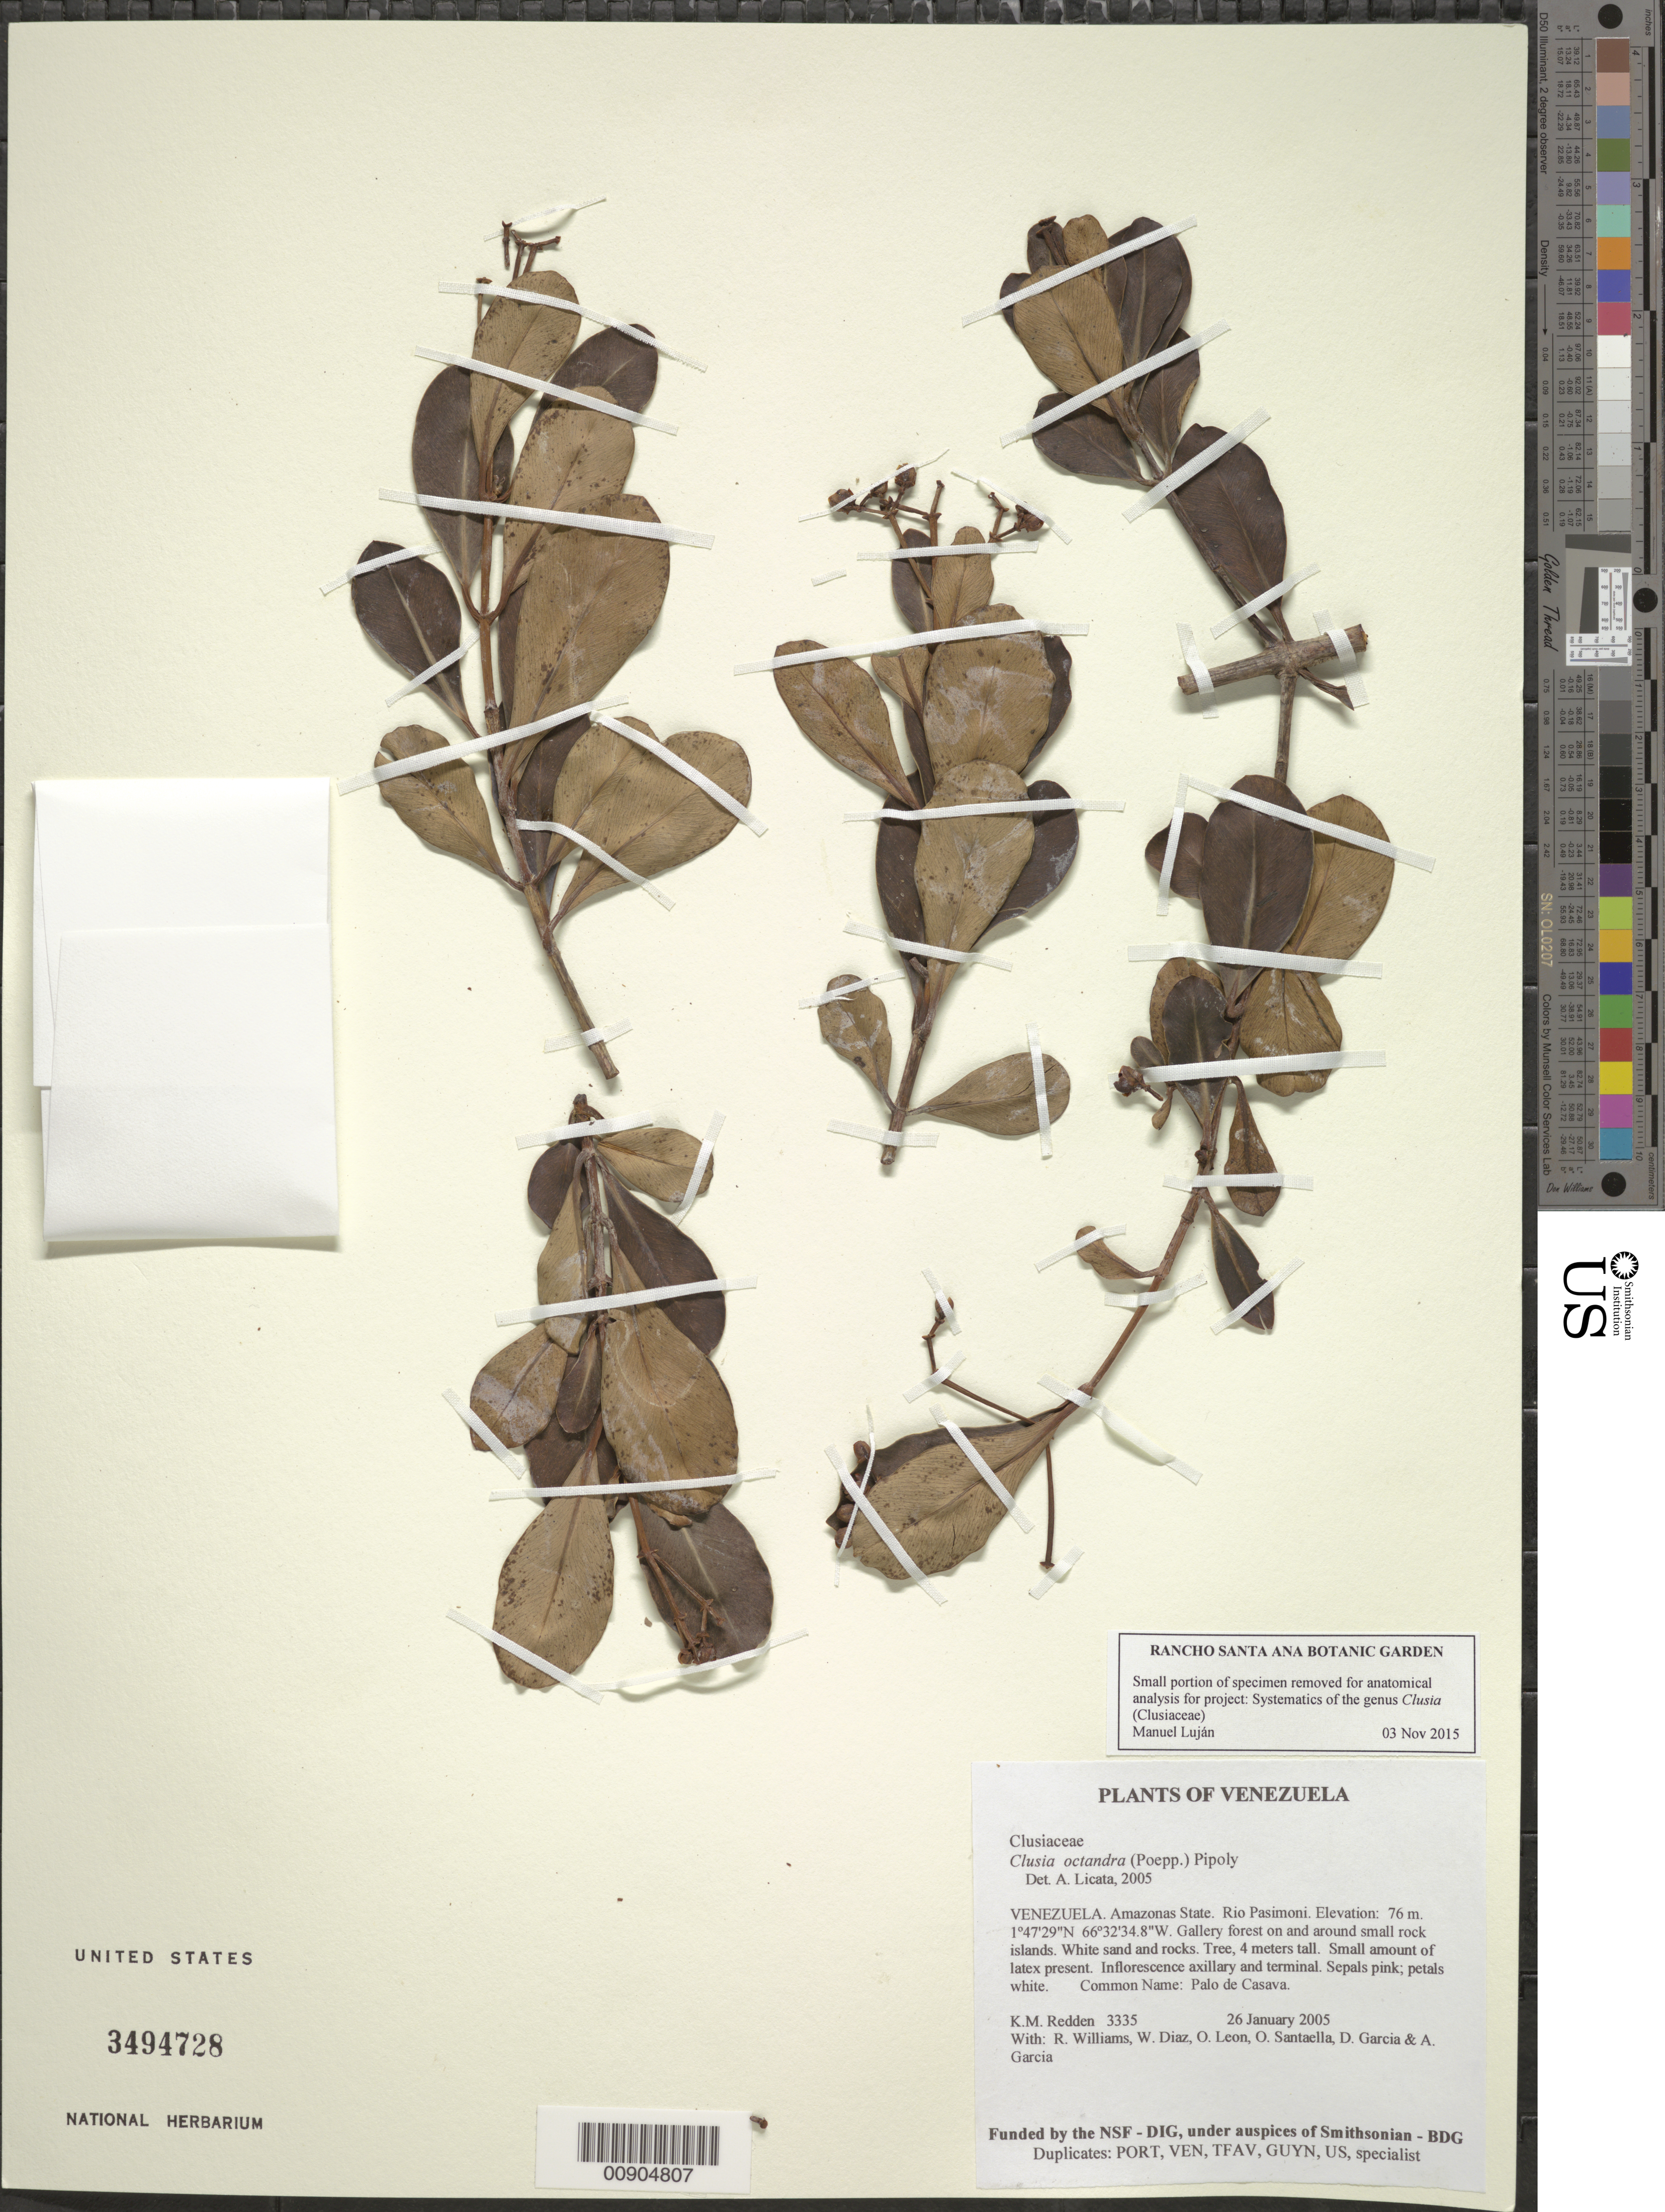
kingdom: Plantae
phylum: Tracheophyta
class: Magnoliopsida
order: Malpighiales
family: Clusiaceae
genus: Clusia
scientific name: Clusia octandra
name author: (Poepp.) Pipoly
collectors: K. M. Redden, R. Williams, W. Díaz P., O. León & et al.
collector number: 3335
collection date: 2005-01-26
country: Venezuela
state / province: Amazonas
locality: Rio Pasimoni.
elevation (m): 76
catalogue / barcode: US 3494728